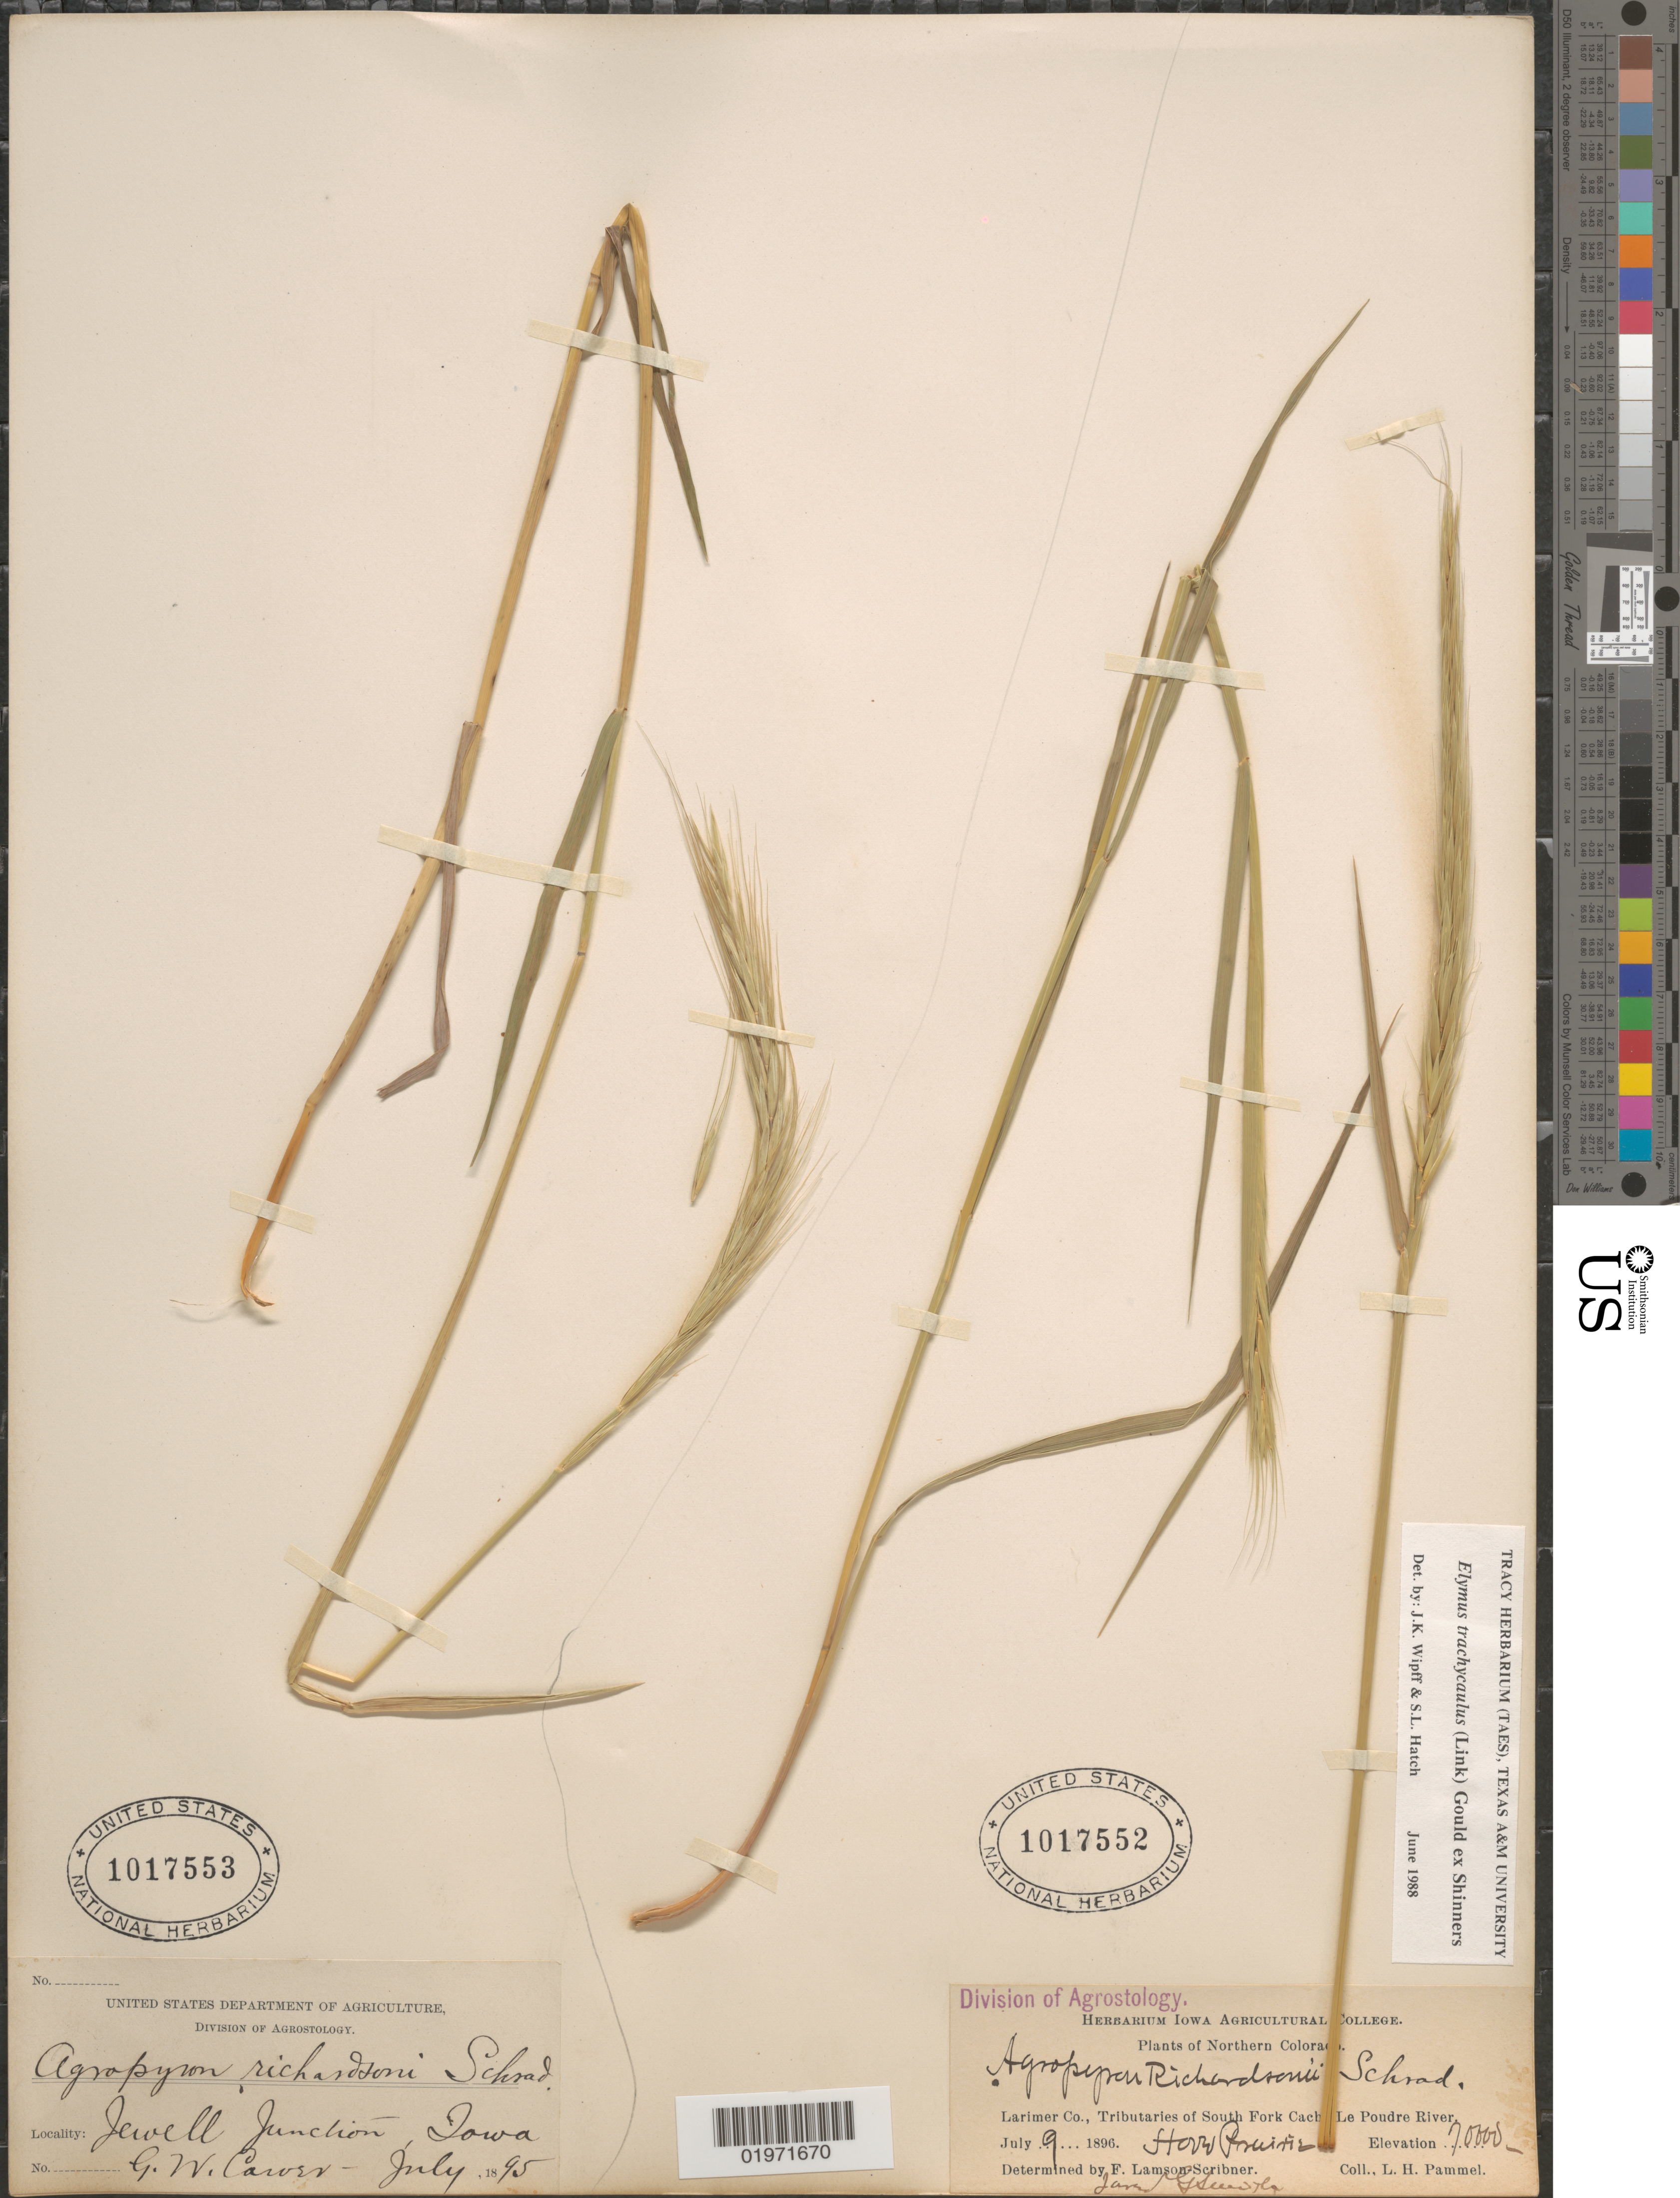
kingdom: Plantae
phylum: Tracheophyta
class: Liliopsida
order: Poales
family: Poaceae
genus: Elymus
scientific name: Elymus trachycaulus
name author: (Link) Gould ex Shinners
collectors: G. Carver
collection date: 1895-07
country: United States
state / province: Iowa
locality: Jewell Junction.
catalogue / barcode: US 1017553-2